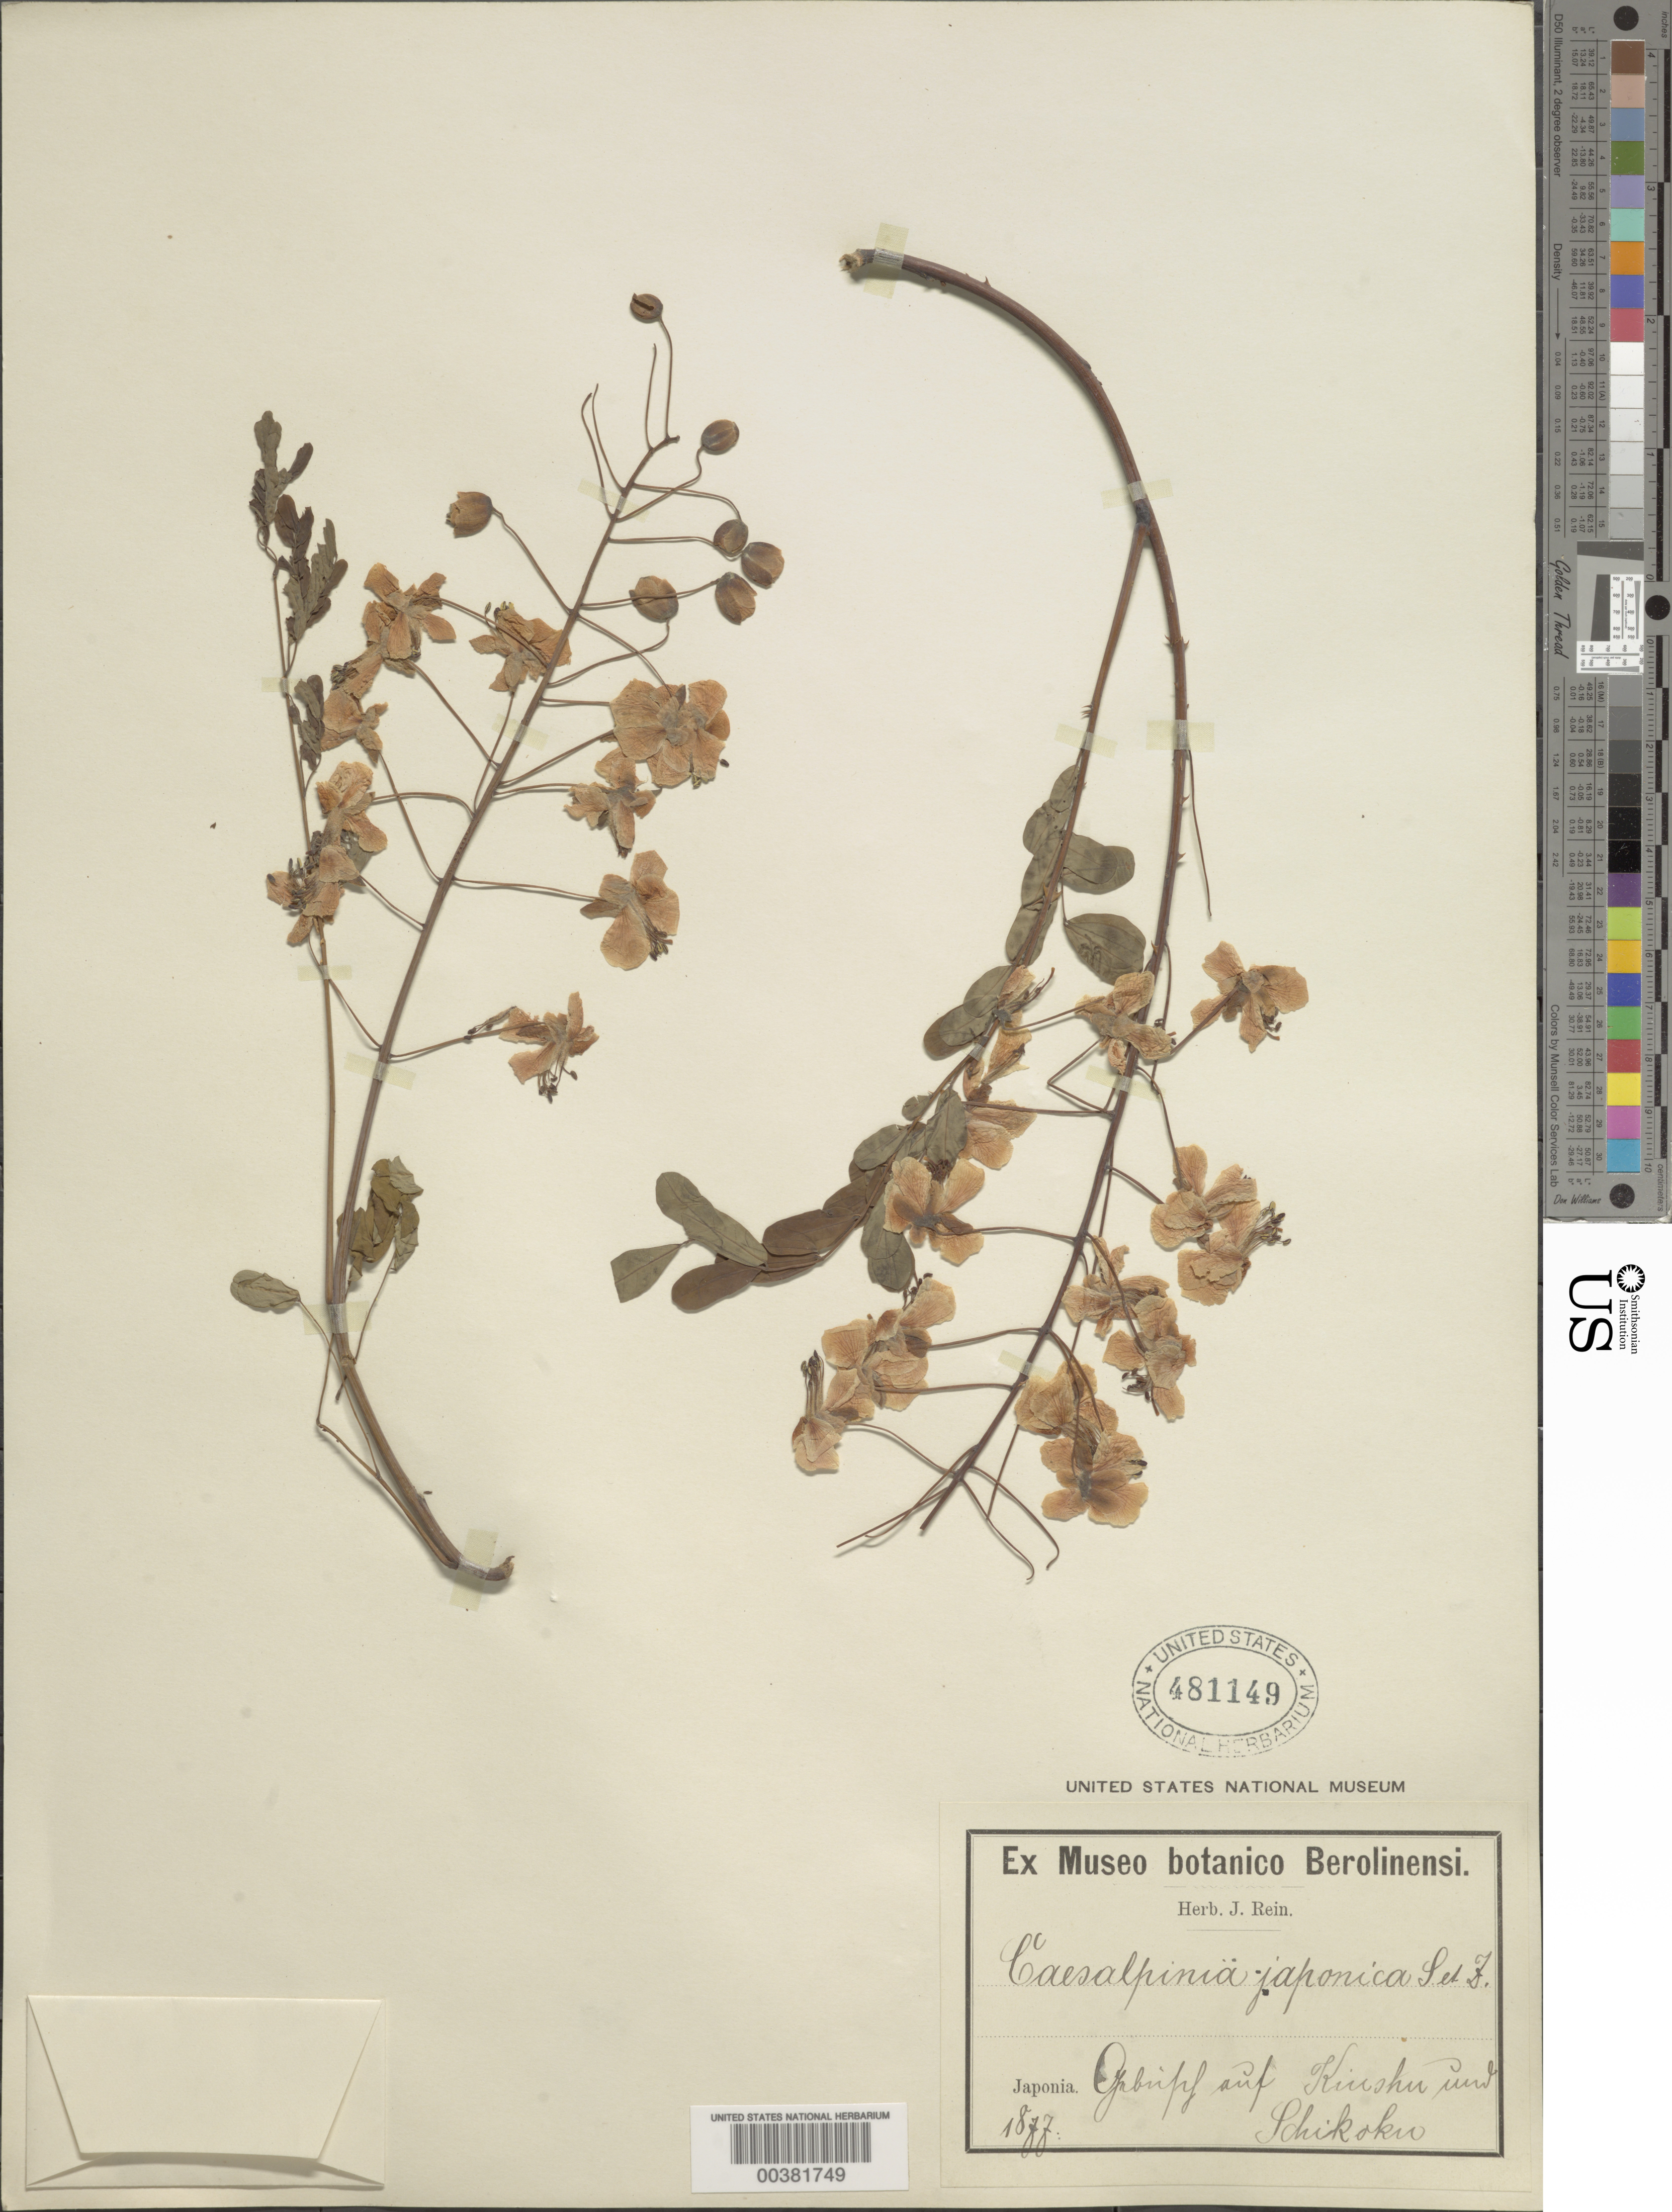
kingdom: Plantae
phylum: Tracheophyta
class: Magnoliopsida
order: Fabales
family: Fabaceae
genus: Biancaea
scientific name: Biancaea decapetala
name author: (Roth) O. Deg.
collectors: J. Rein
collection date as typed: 1877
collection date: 1877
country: Japan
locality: Auf kiushu und schikoku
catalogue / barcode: US 481149